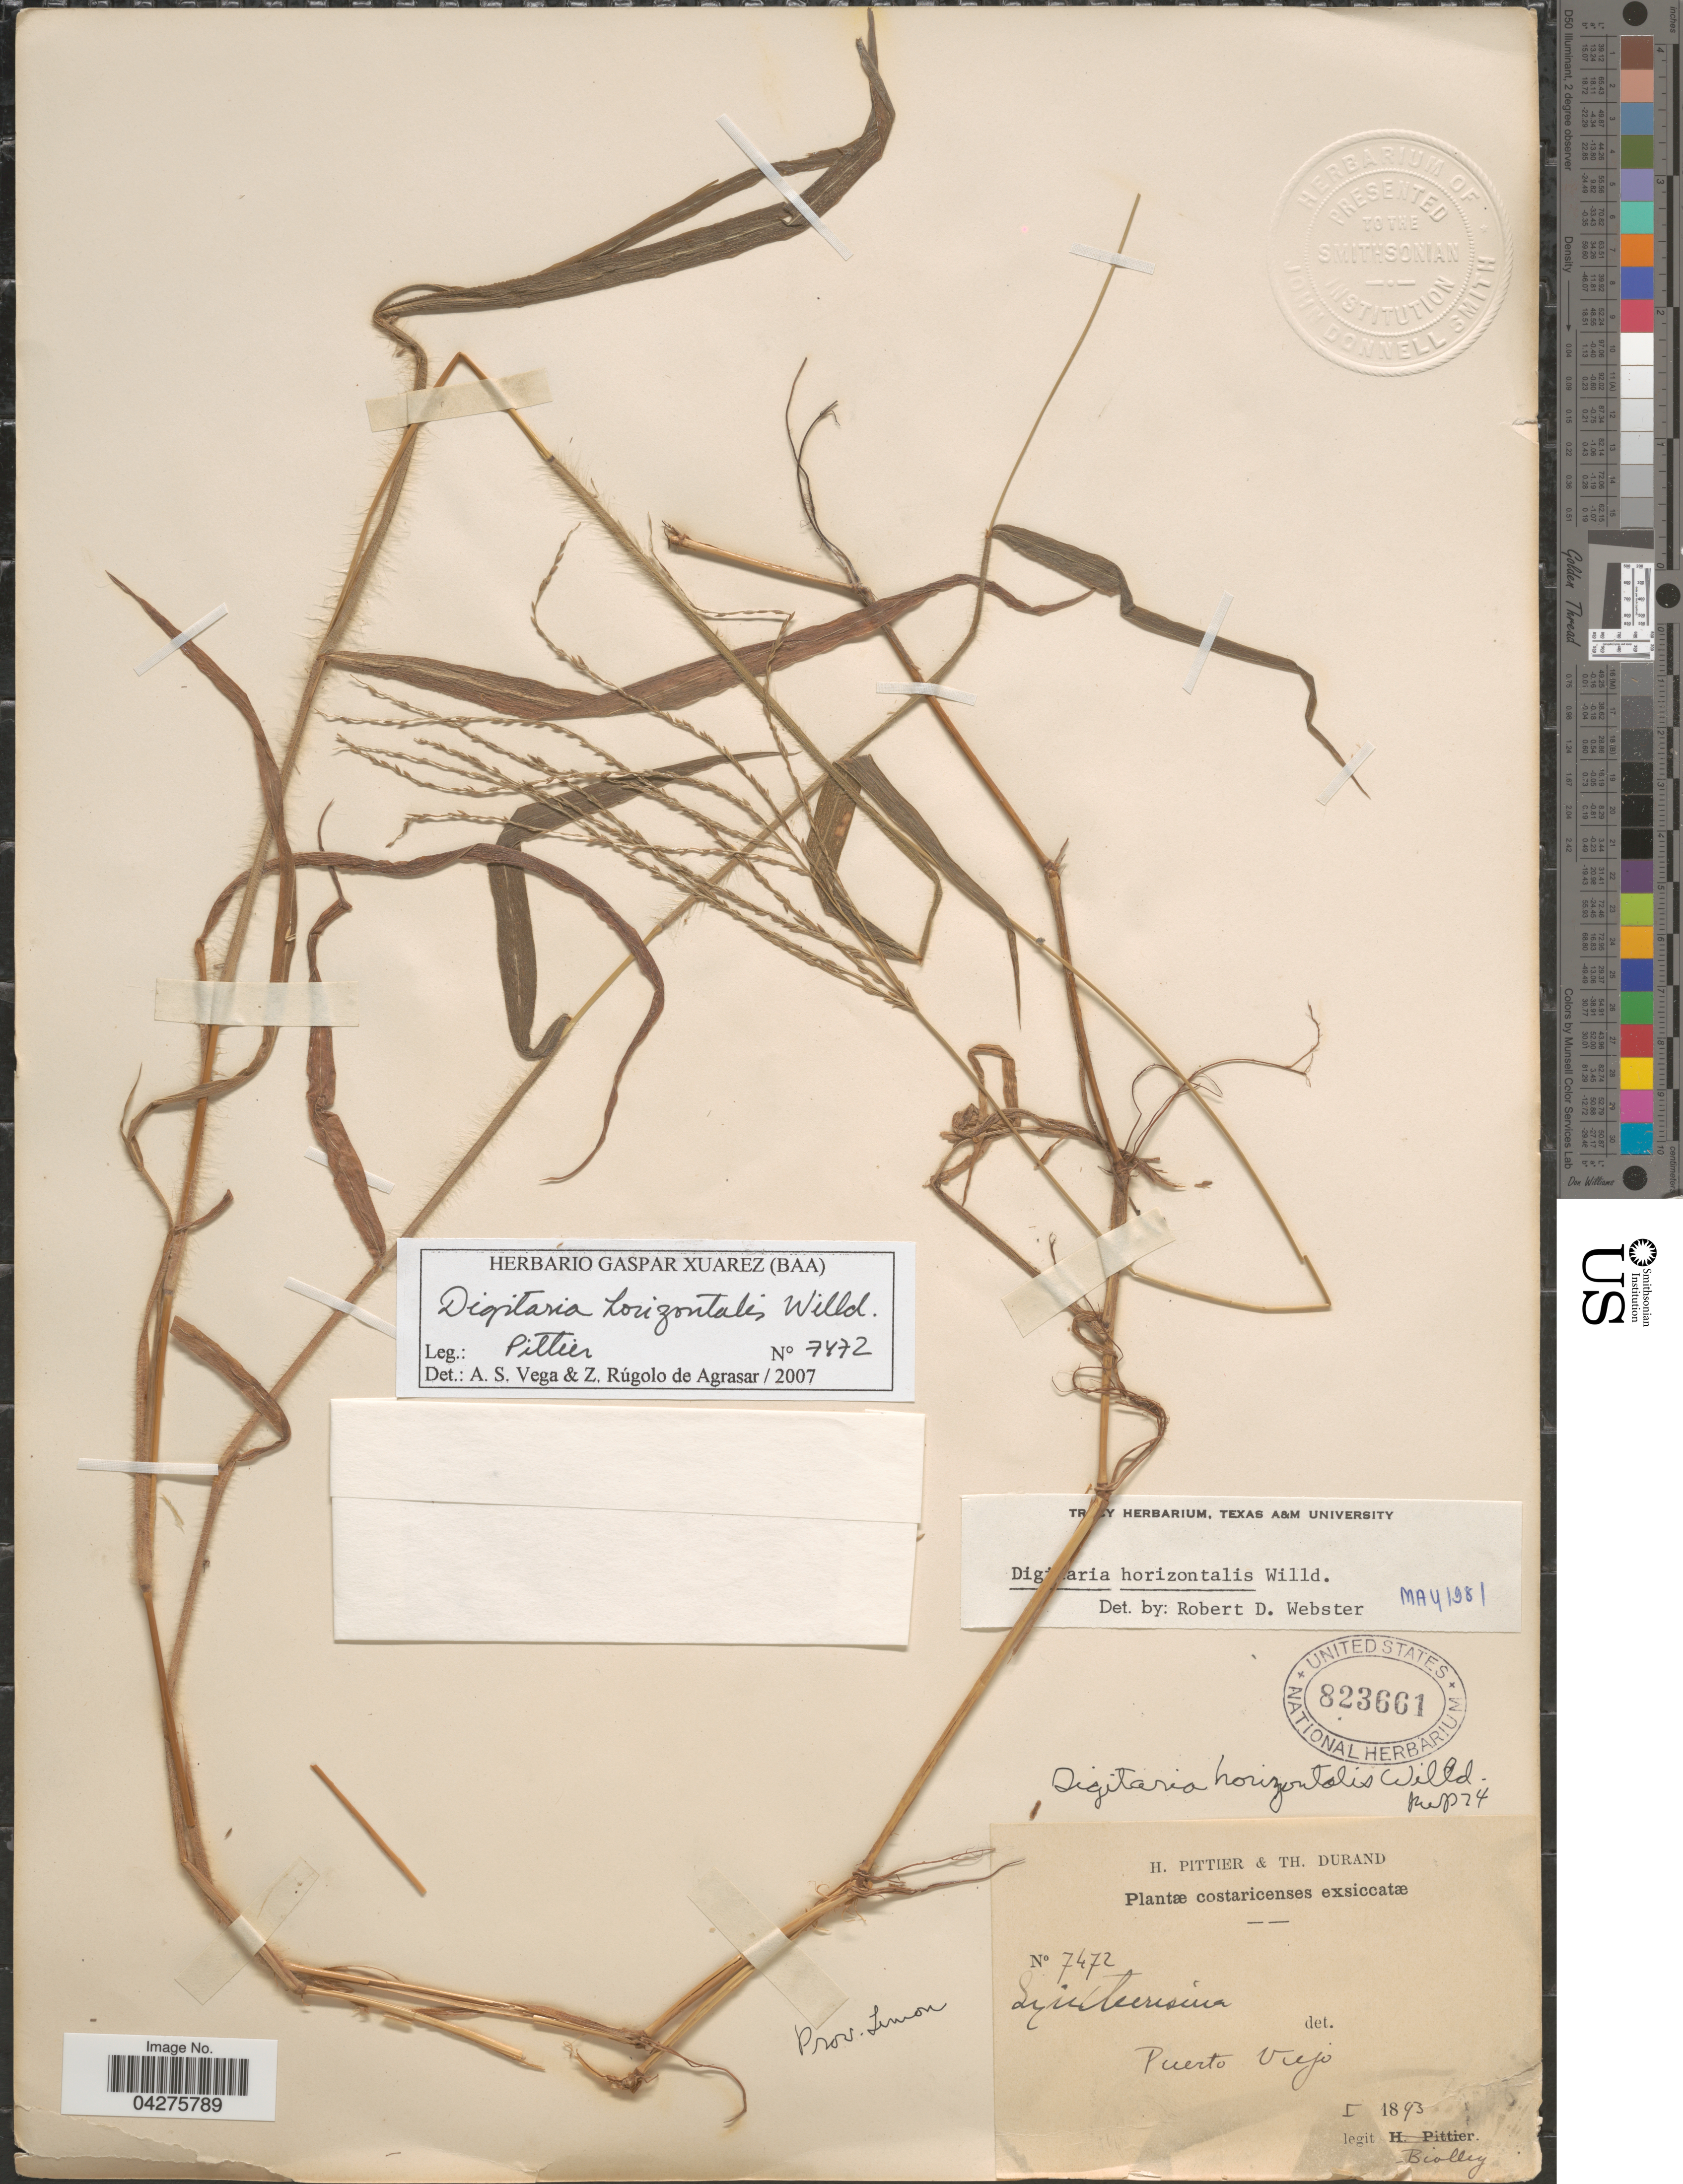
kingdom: Plantae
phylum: Tracheophyta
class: Liliopsida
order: Poales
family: Poaceae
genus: Digitaria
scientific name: Digitaria horizontalis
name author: Willd.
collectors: Biolley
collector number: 7472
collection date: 1892-01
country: Costa Rica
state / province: Limón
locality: Puerto Viejo.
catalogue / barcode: US 823661